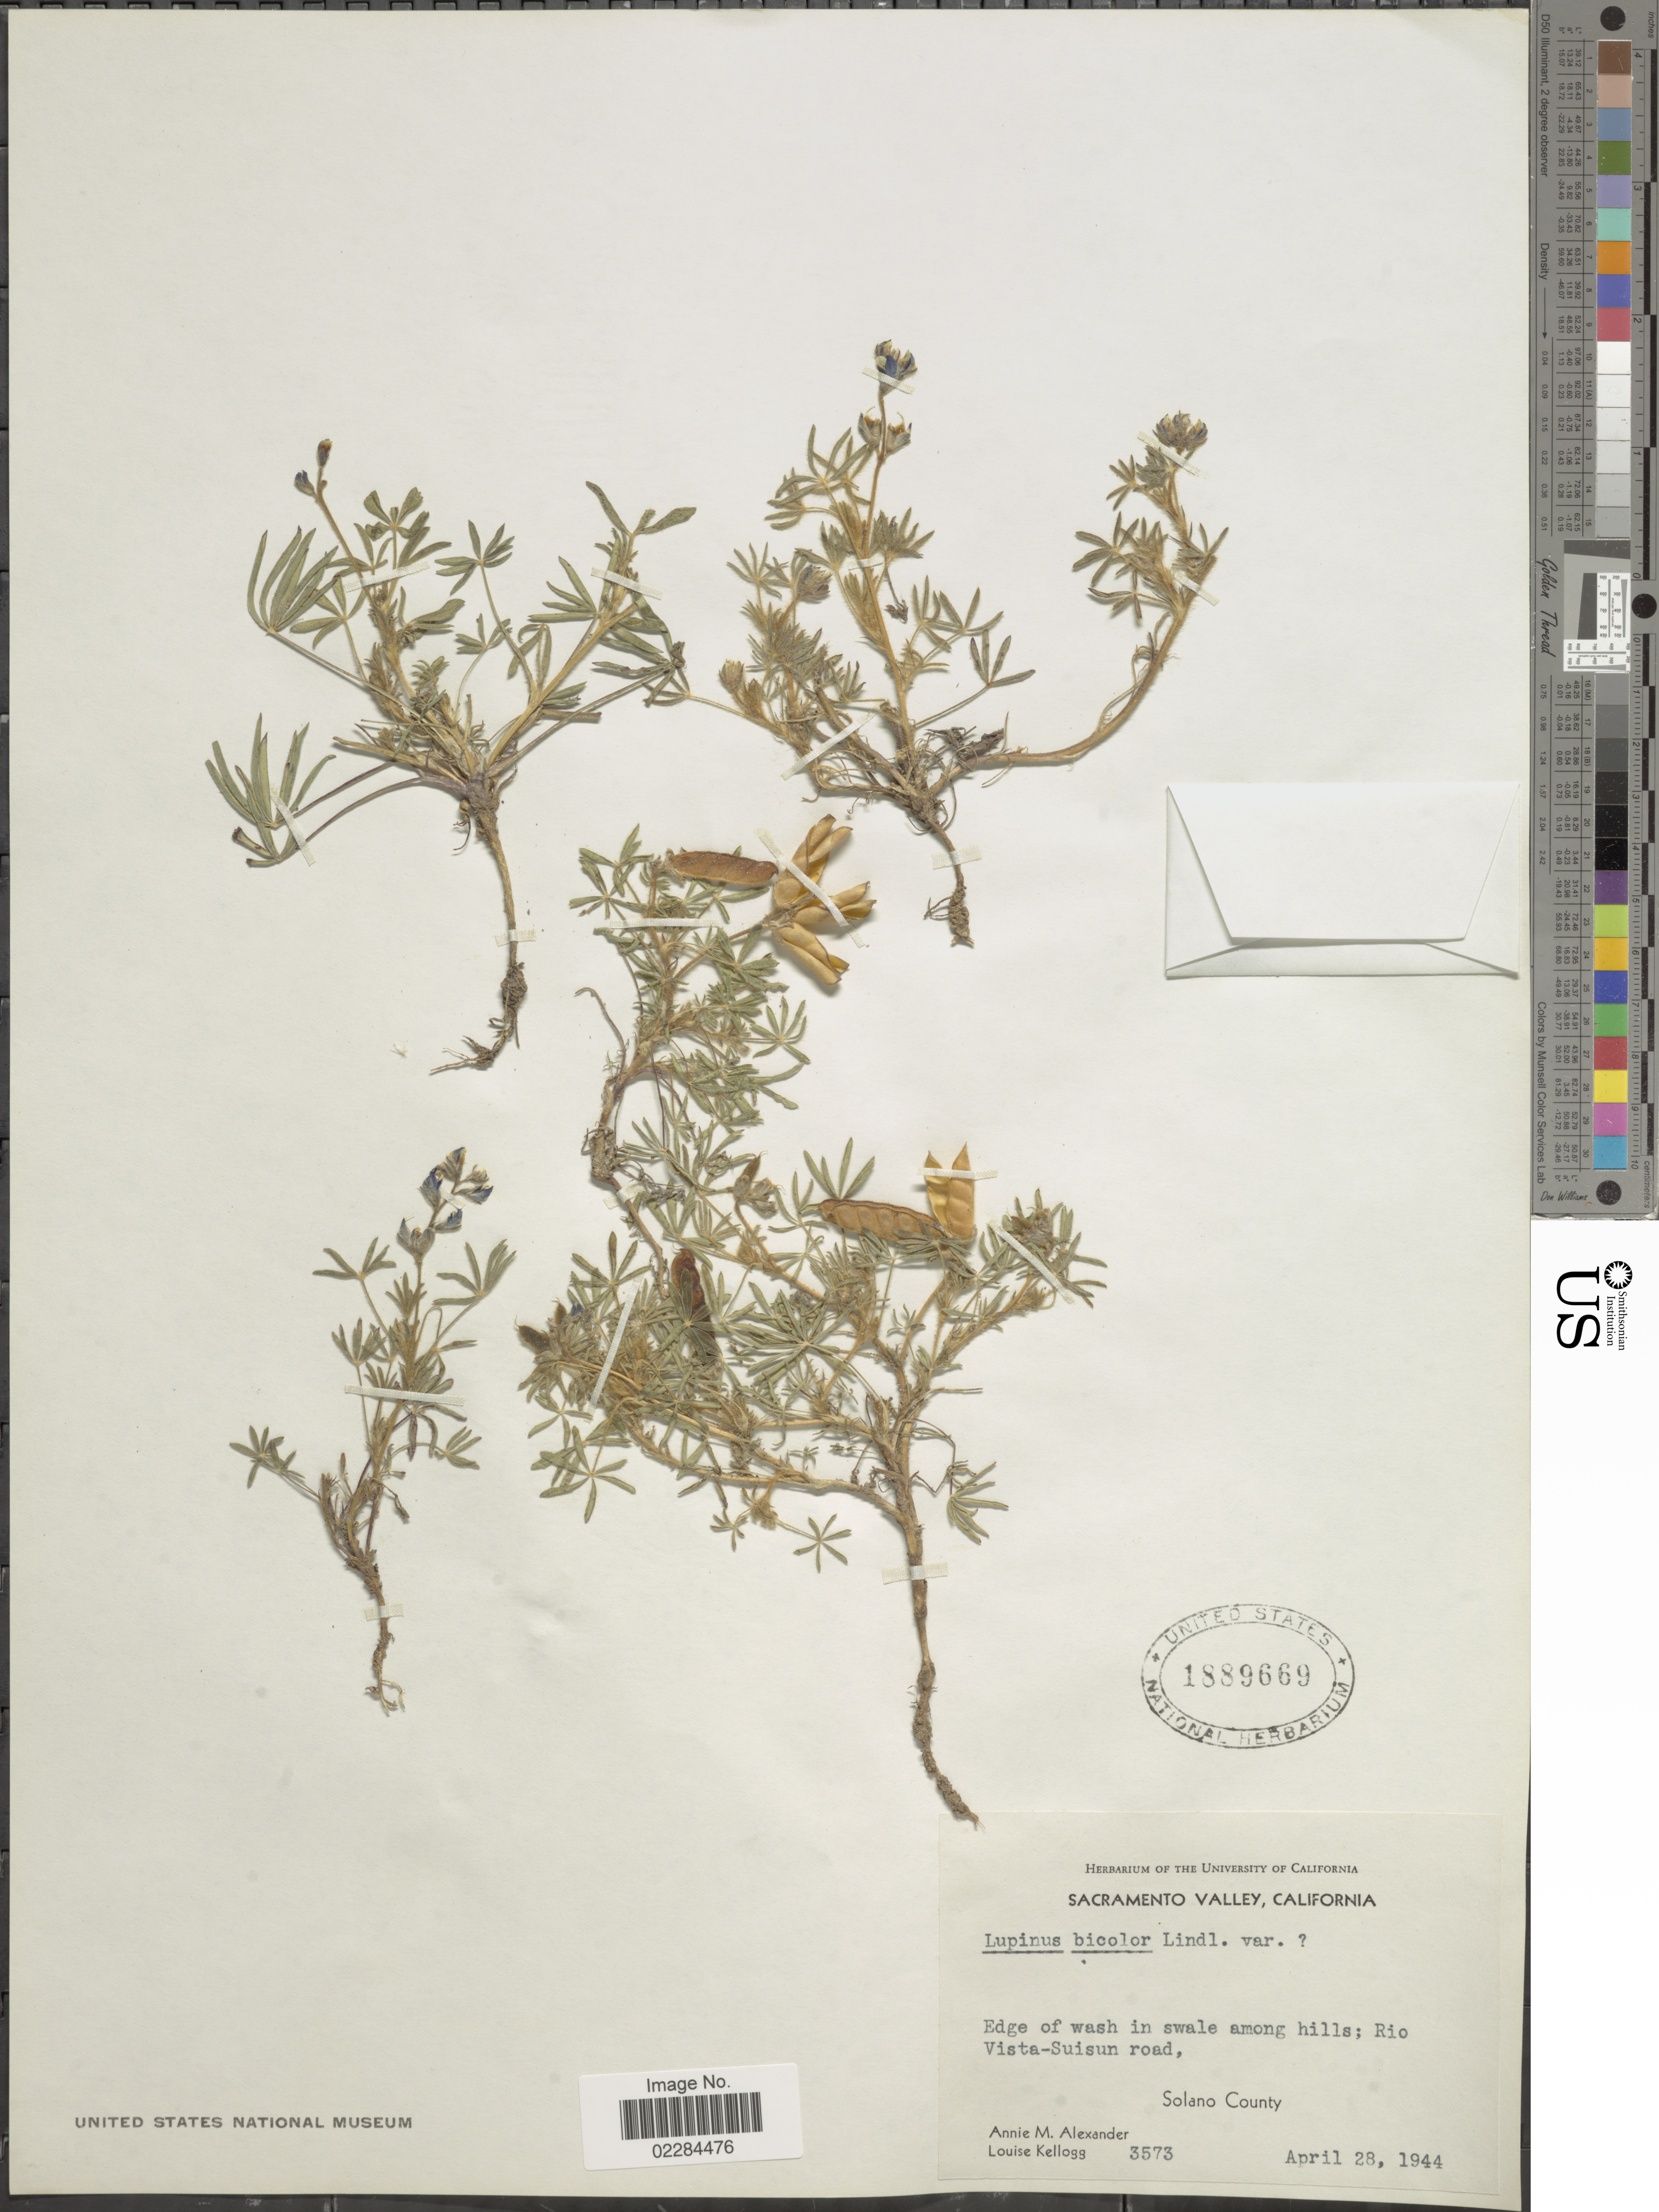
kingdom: Plantae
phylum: Tracheophyta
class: Magnoliopsida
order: Fabales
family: Fabaceae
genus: Lupinus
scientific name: Lupinus bicolor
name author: Lindl.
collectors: A. M. Alexander & L. Kellogg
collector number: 3573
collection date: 1944-04-28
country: United States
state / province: California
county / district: Solano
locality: Sacramento Valley. Edge of wash in swale among hills; Rio Vista- Suisun road, Solano County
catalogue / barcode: US 1889669